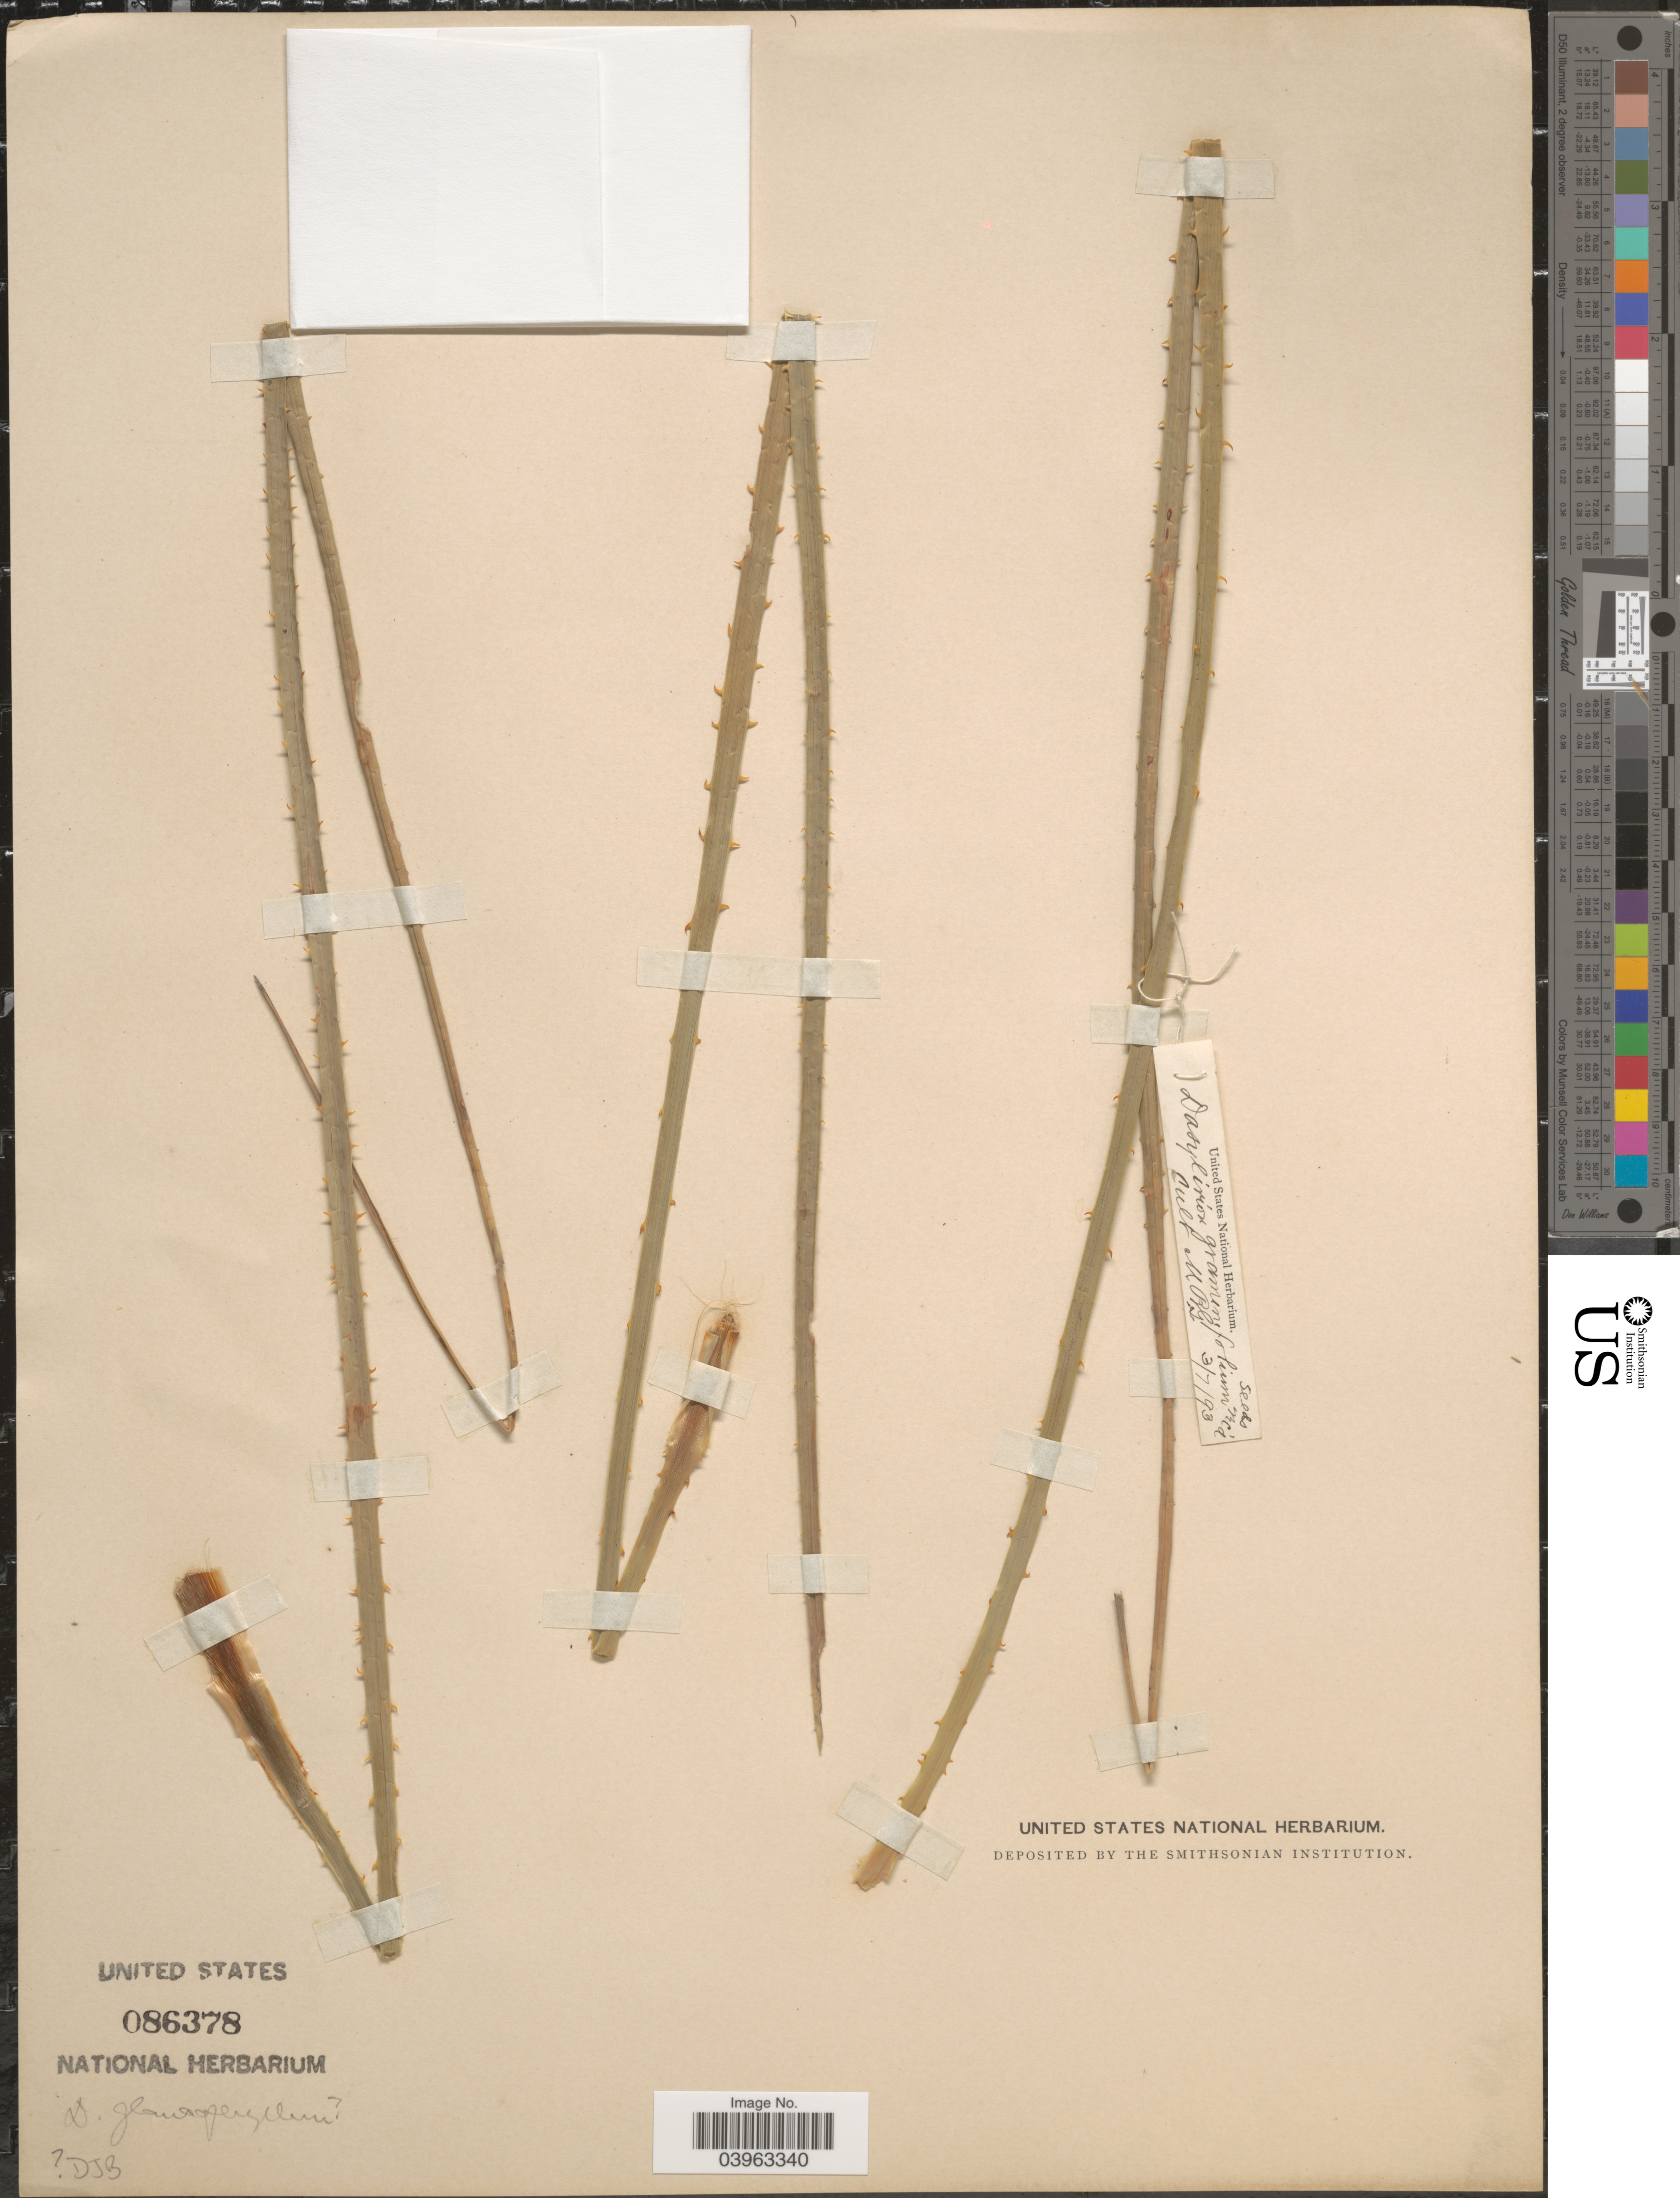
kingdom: Plantae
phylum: Tracheophyta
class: Liliopsida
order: Asparagales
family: Asparagaceae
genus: Dasylirion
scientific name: Dasylirion graminifolium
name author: (Zucc.) Zucc.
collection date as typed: Transcribed d/m/y: 3/7/93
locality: M. B. G.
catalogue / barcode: US 86378